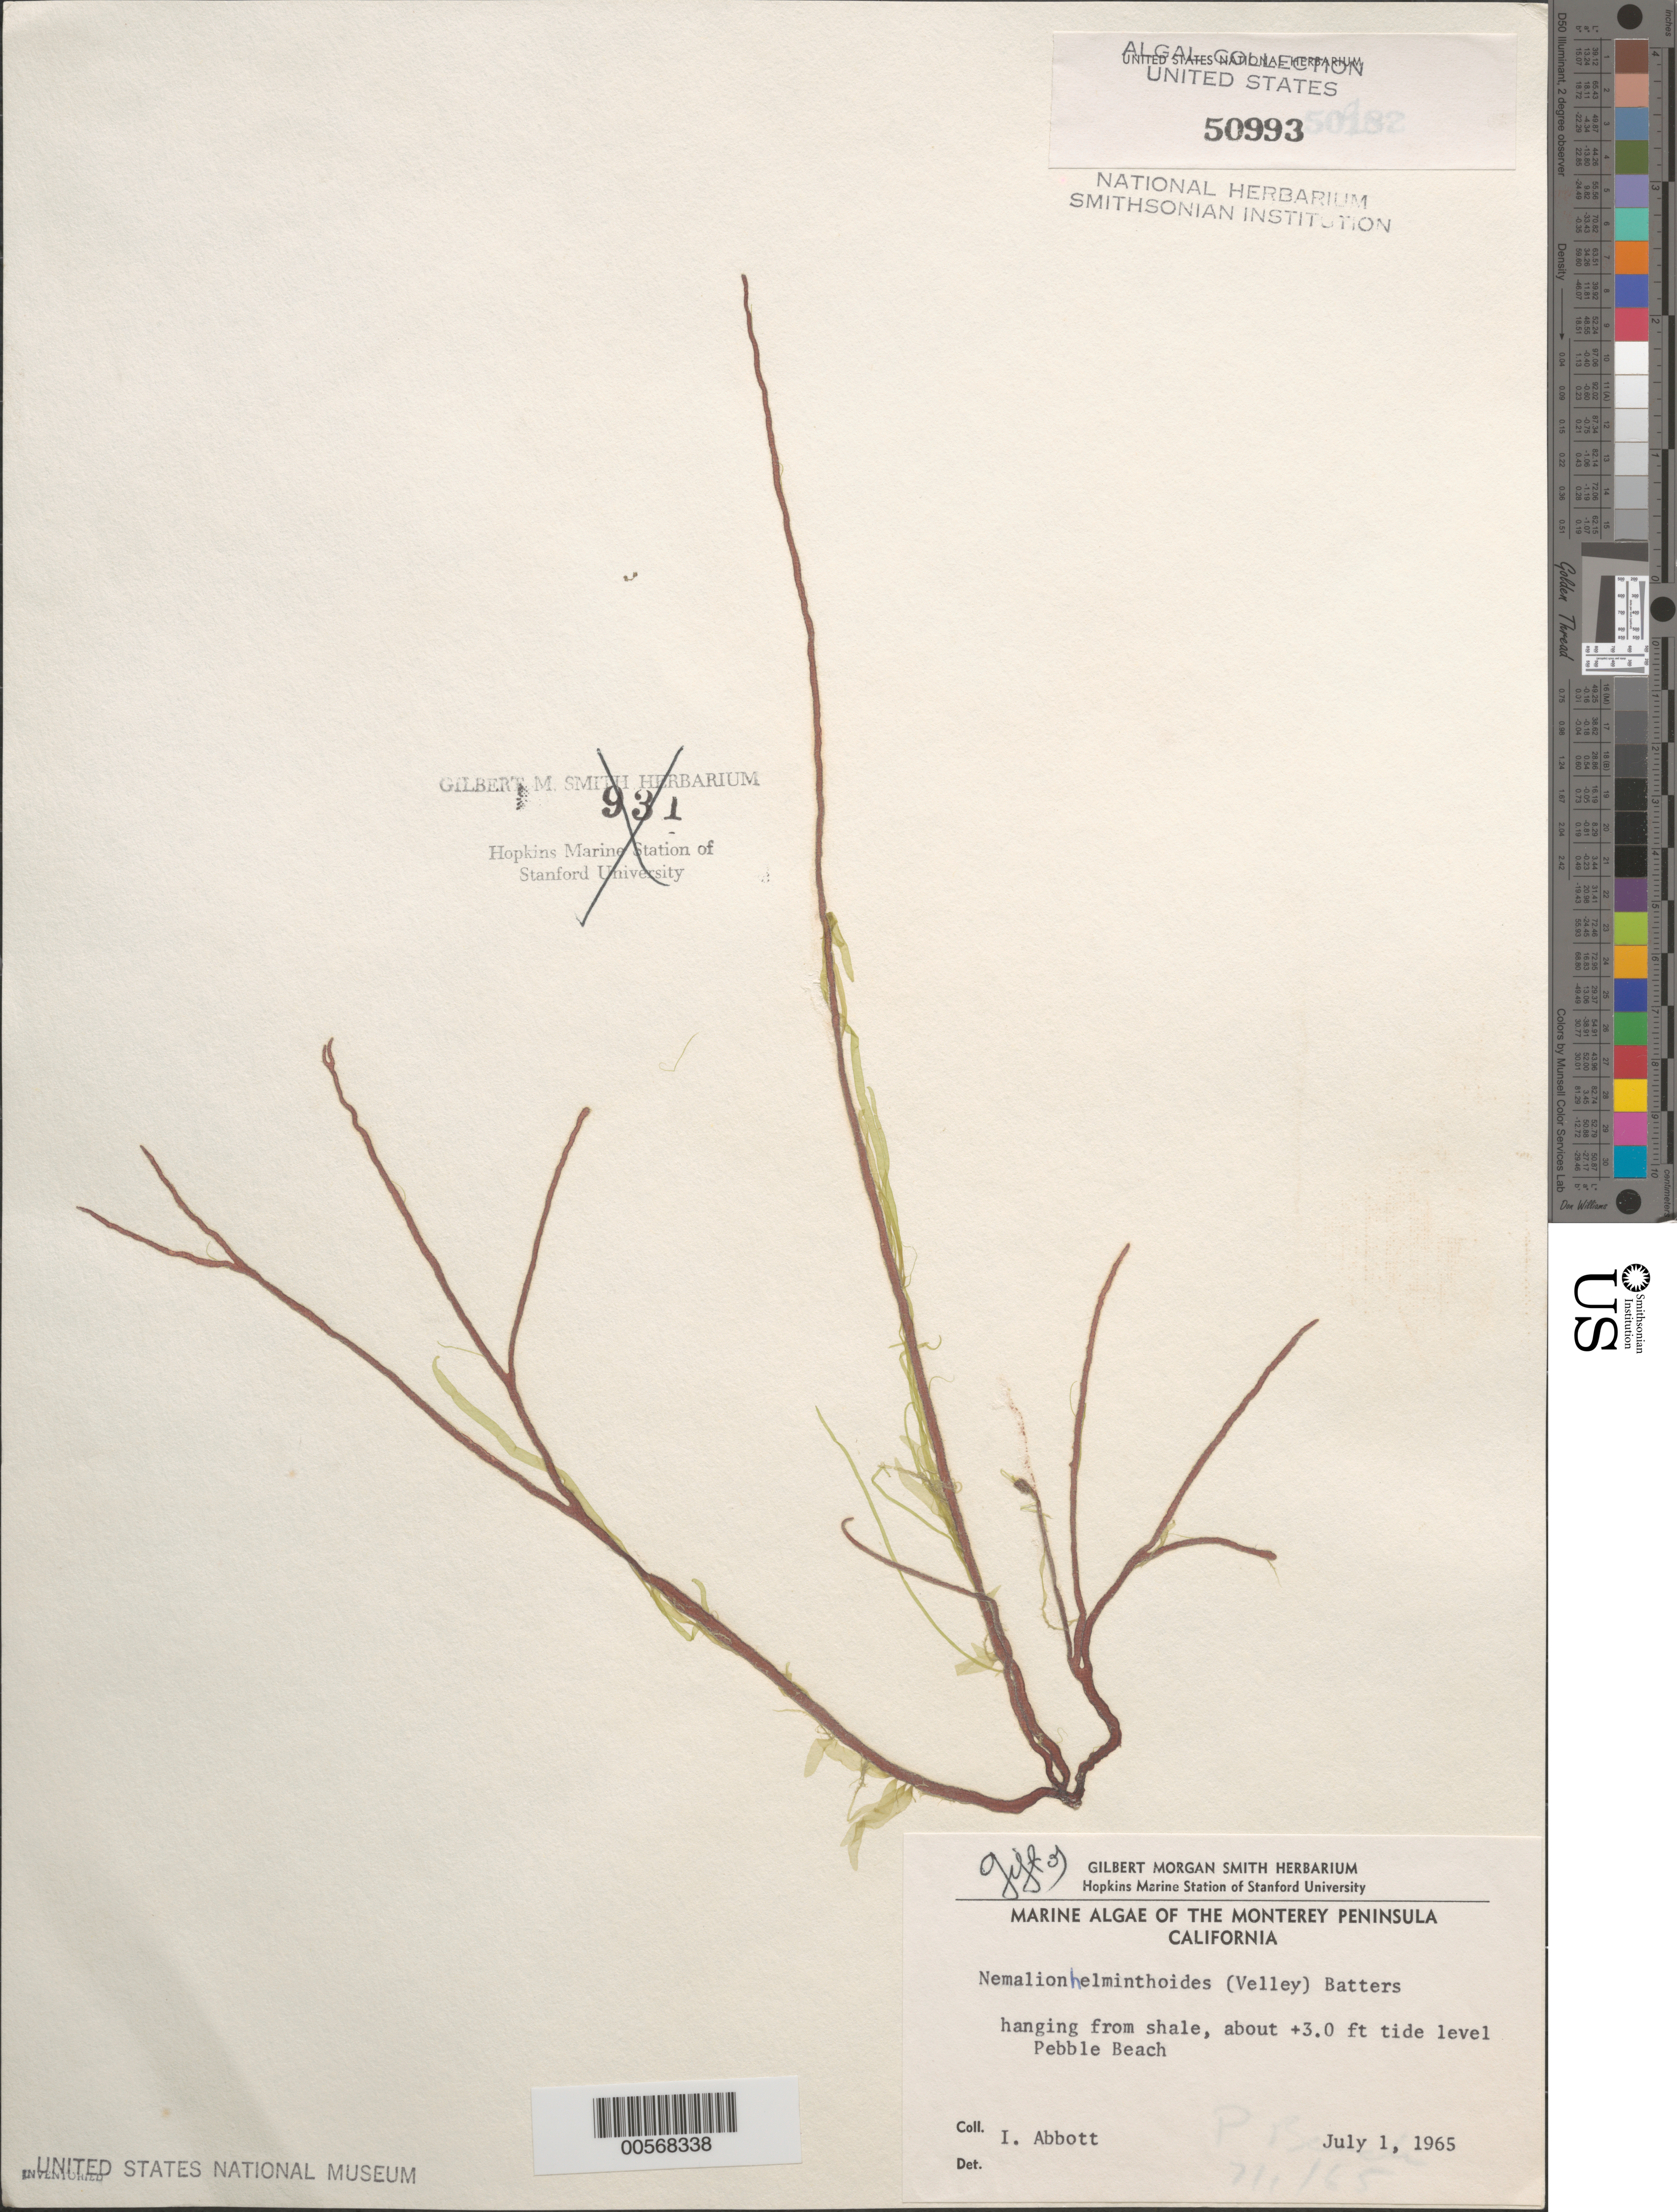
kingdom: Plantae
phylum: Rhodophyta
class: Florideophyceae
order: Nemaliales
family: Nemaliaceae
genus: Nemalion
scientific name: Nemalion multifidum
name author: (Lyngb.) Chauvin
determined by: Algae name updating Project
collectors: I. A. Abbott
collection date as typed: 01 Jul 1965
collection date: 1965-07-01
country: United States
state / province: California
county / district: Monterey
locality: Pebble Beach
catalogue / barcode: US 50993